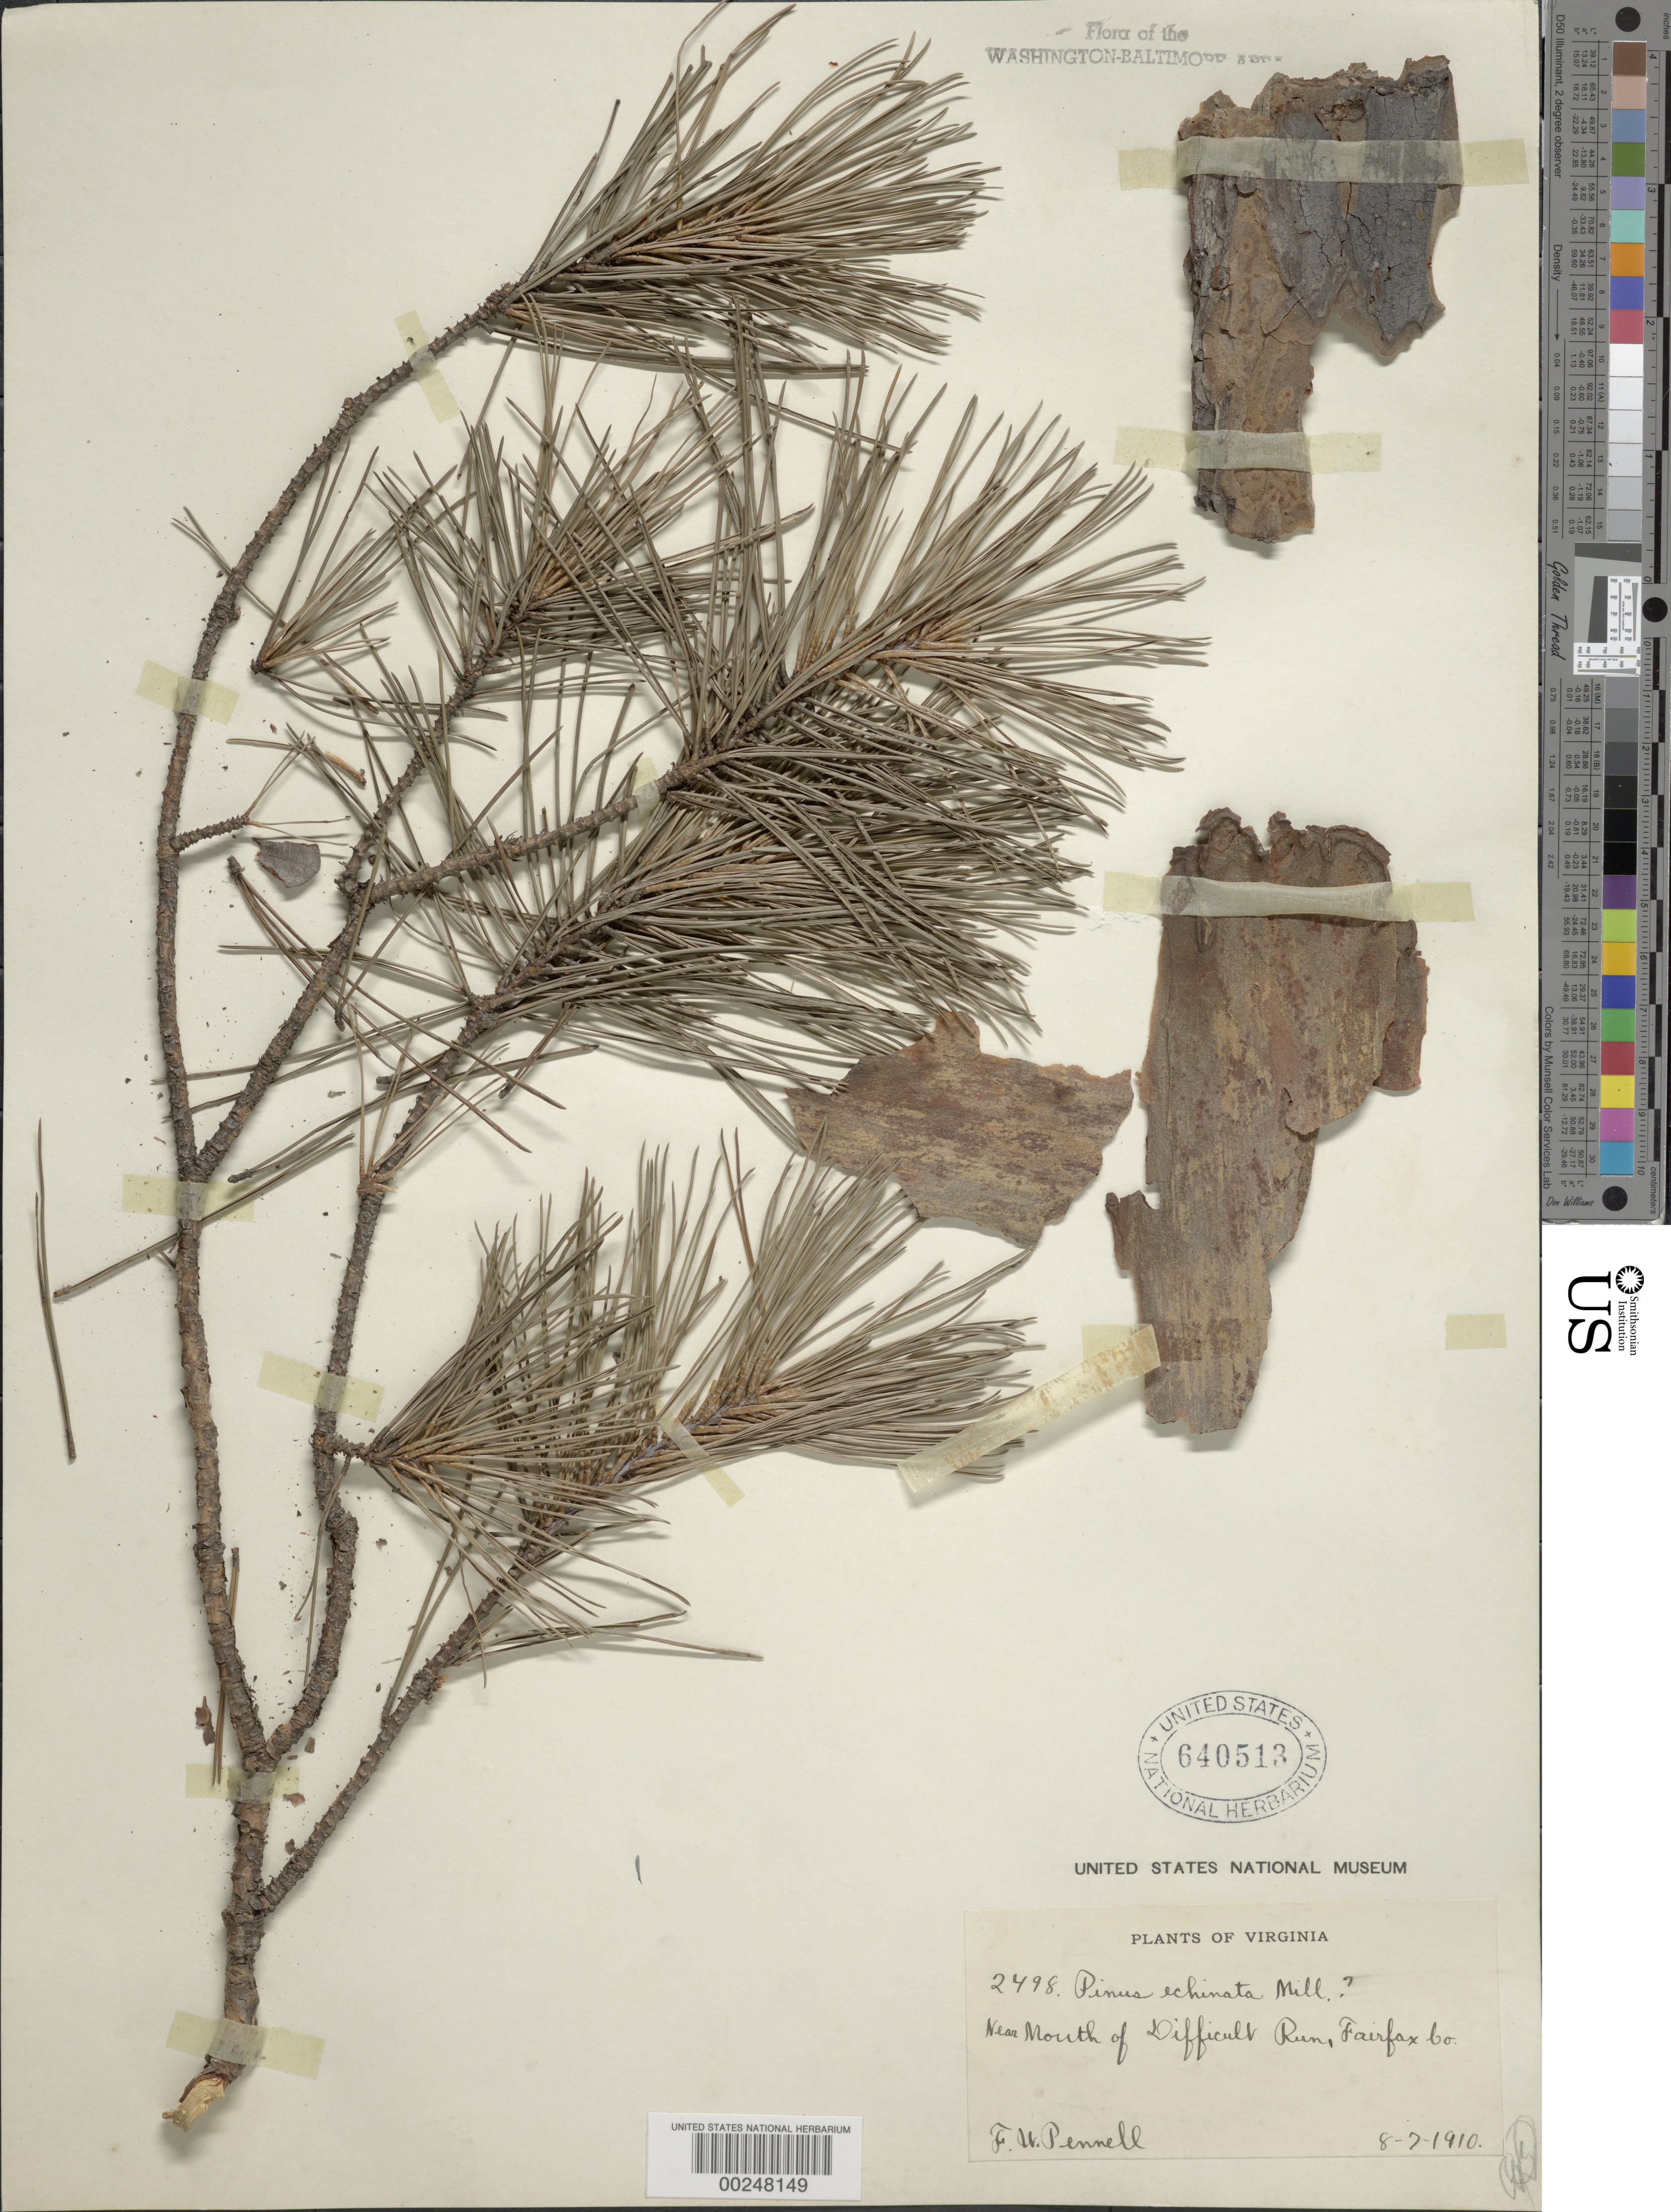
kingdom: Plantae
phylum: Tracheophyta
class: Pinopsida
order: Pinales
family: Pinaceae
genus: Pinus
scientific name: Pinus echinata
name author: Mill.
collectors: F. W. Pennell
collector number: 2498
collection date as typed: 08 Jul 1910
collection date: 1910-07-08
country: United States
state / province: Virginia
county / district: Fairfax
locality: Near mouth of Difficult Run C. and O. Canal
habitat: Mouth of run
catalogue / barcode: US 640513